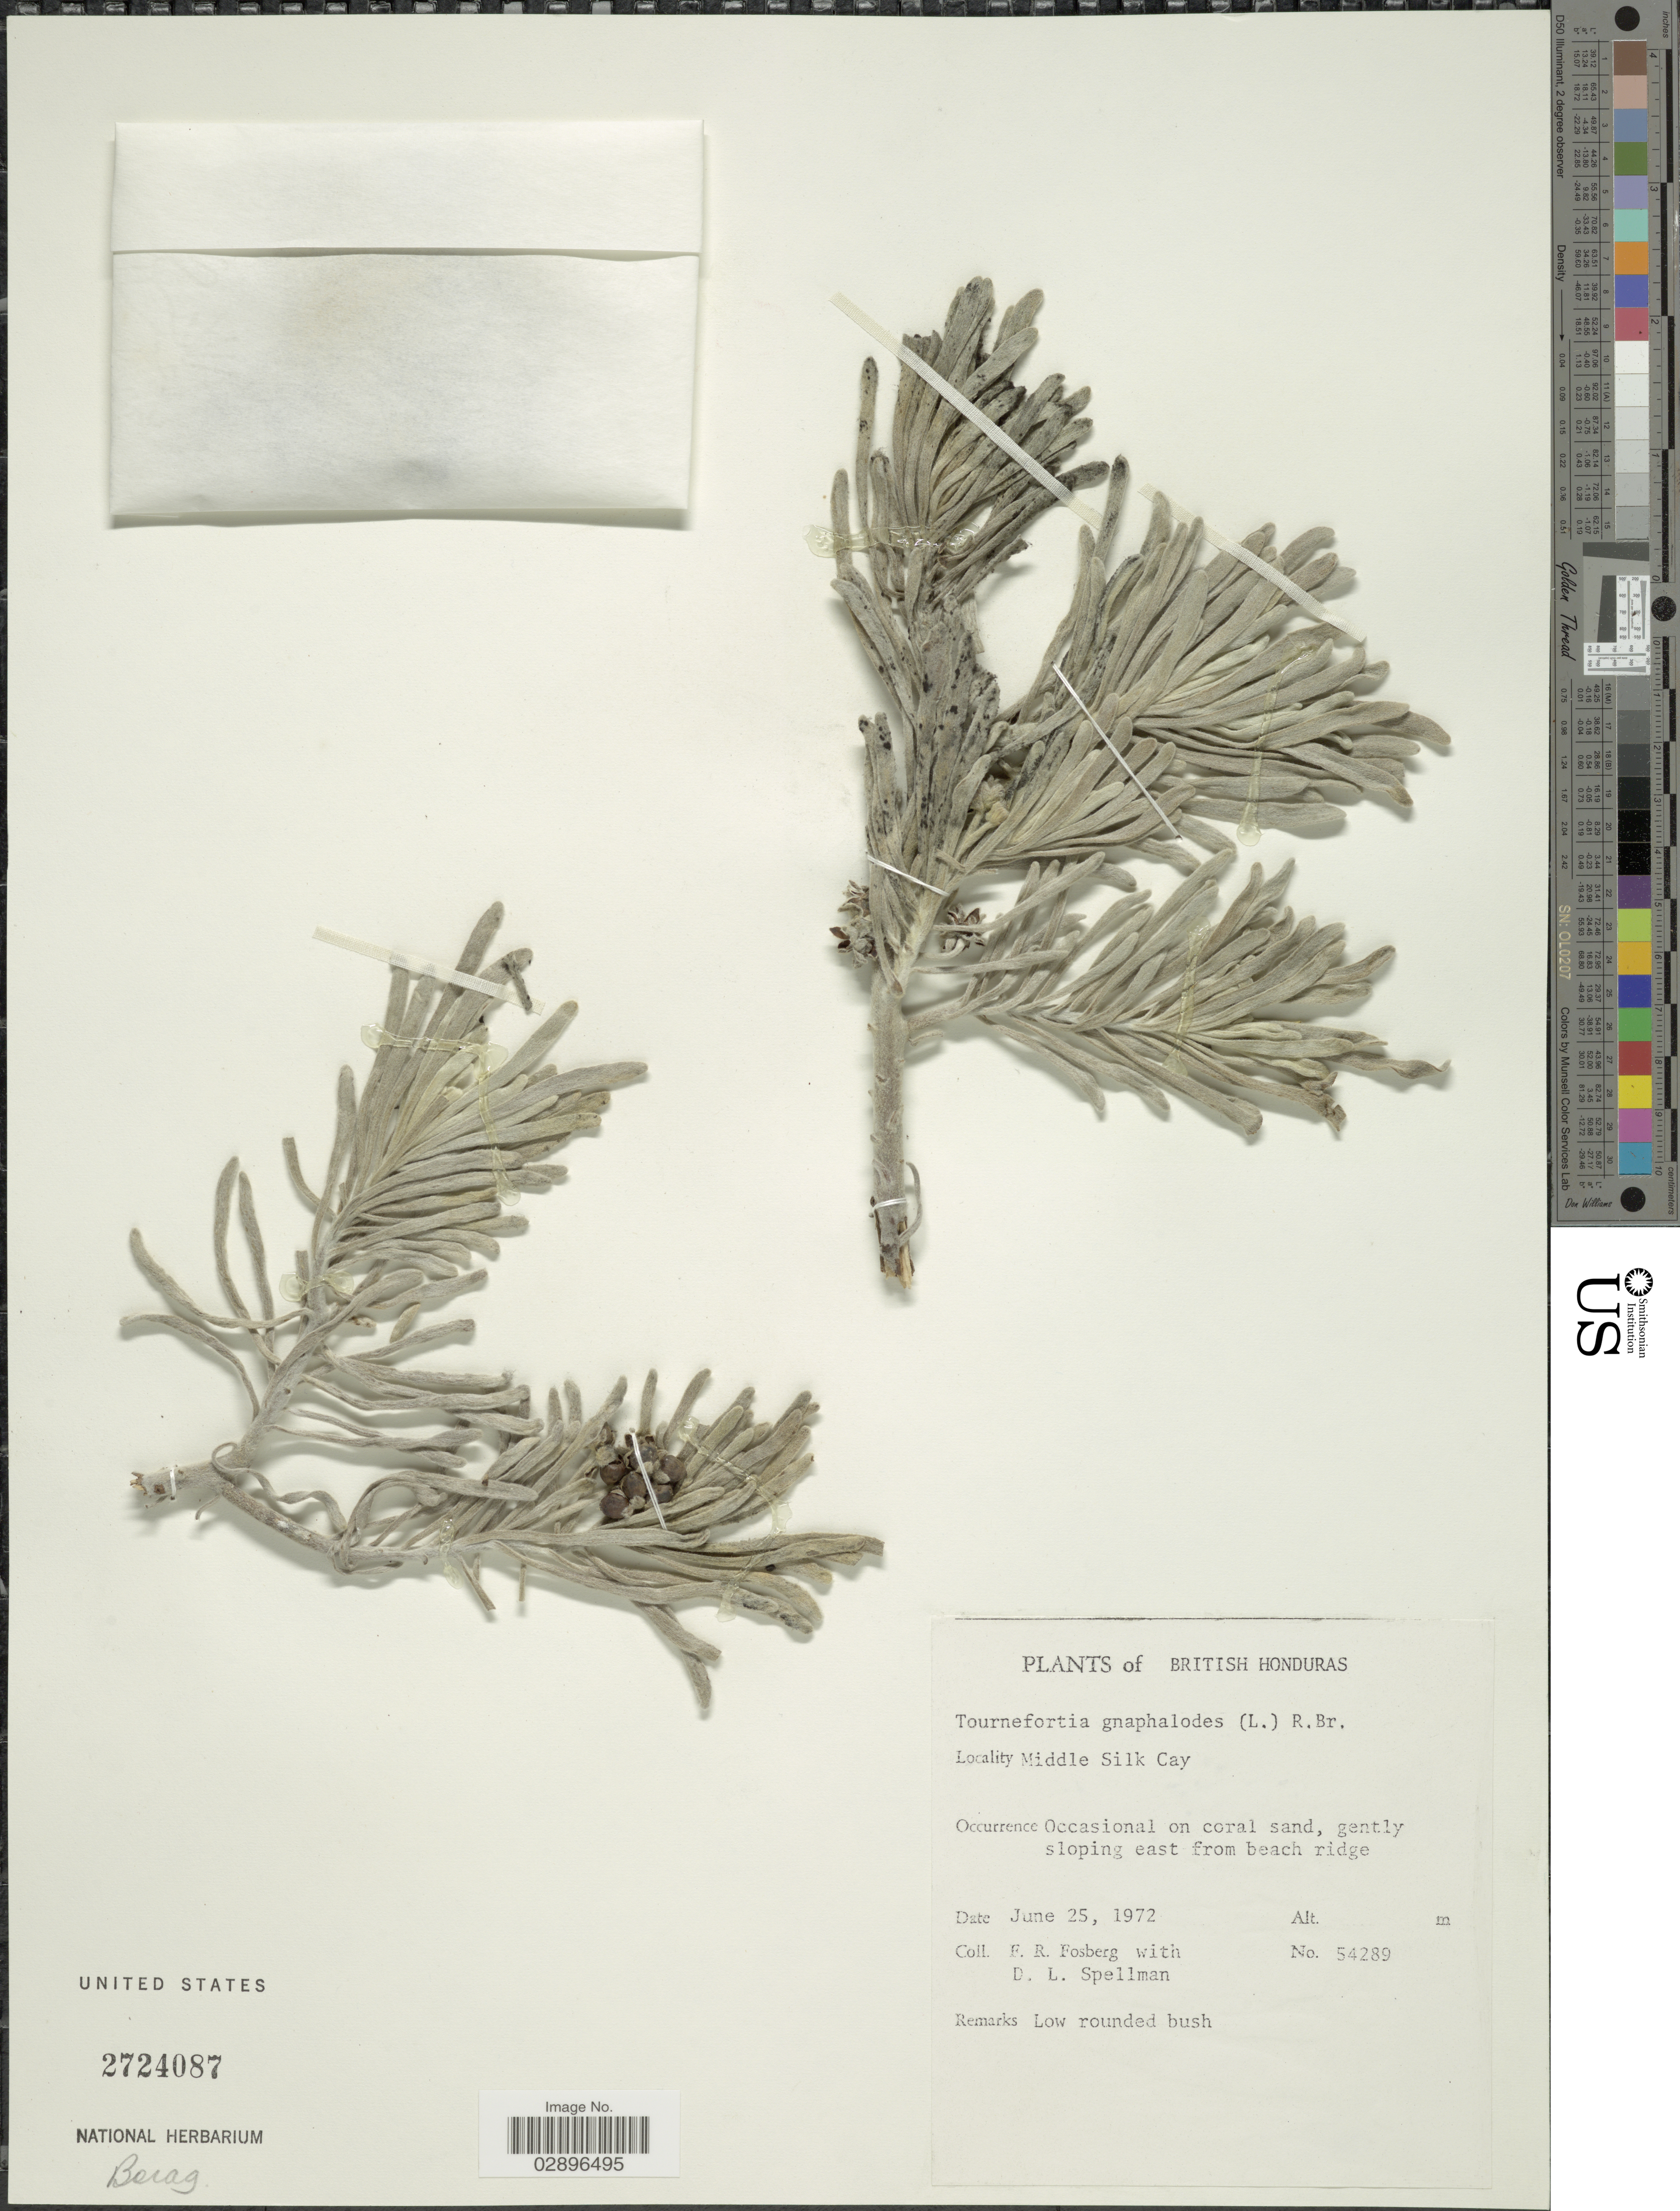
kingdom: Plantae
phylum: Tracheophyta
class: Magnoliopsida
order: Boraginales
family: Heliotropiaceae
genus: Tournefortia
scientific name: Tournefortia gnaphalodes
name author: (L.) R. Br.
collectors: F. R. Fosberg & D. L. Spellman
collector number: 54289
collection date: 1972-06-25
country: Belize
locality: British Honduras. Middle Silk Cay.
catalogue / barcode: US 2724087